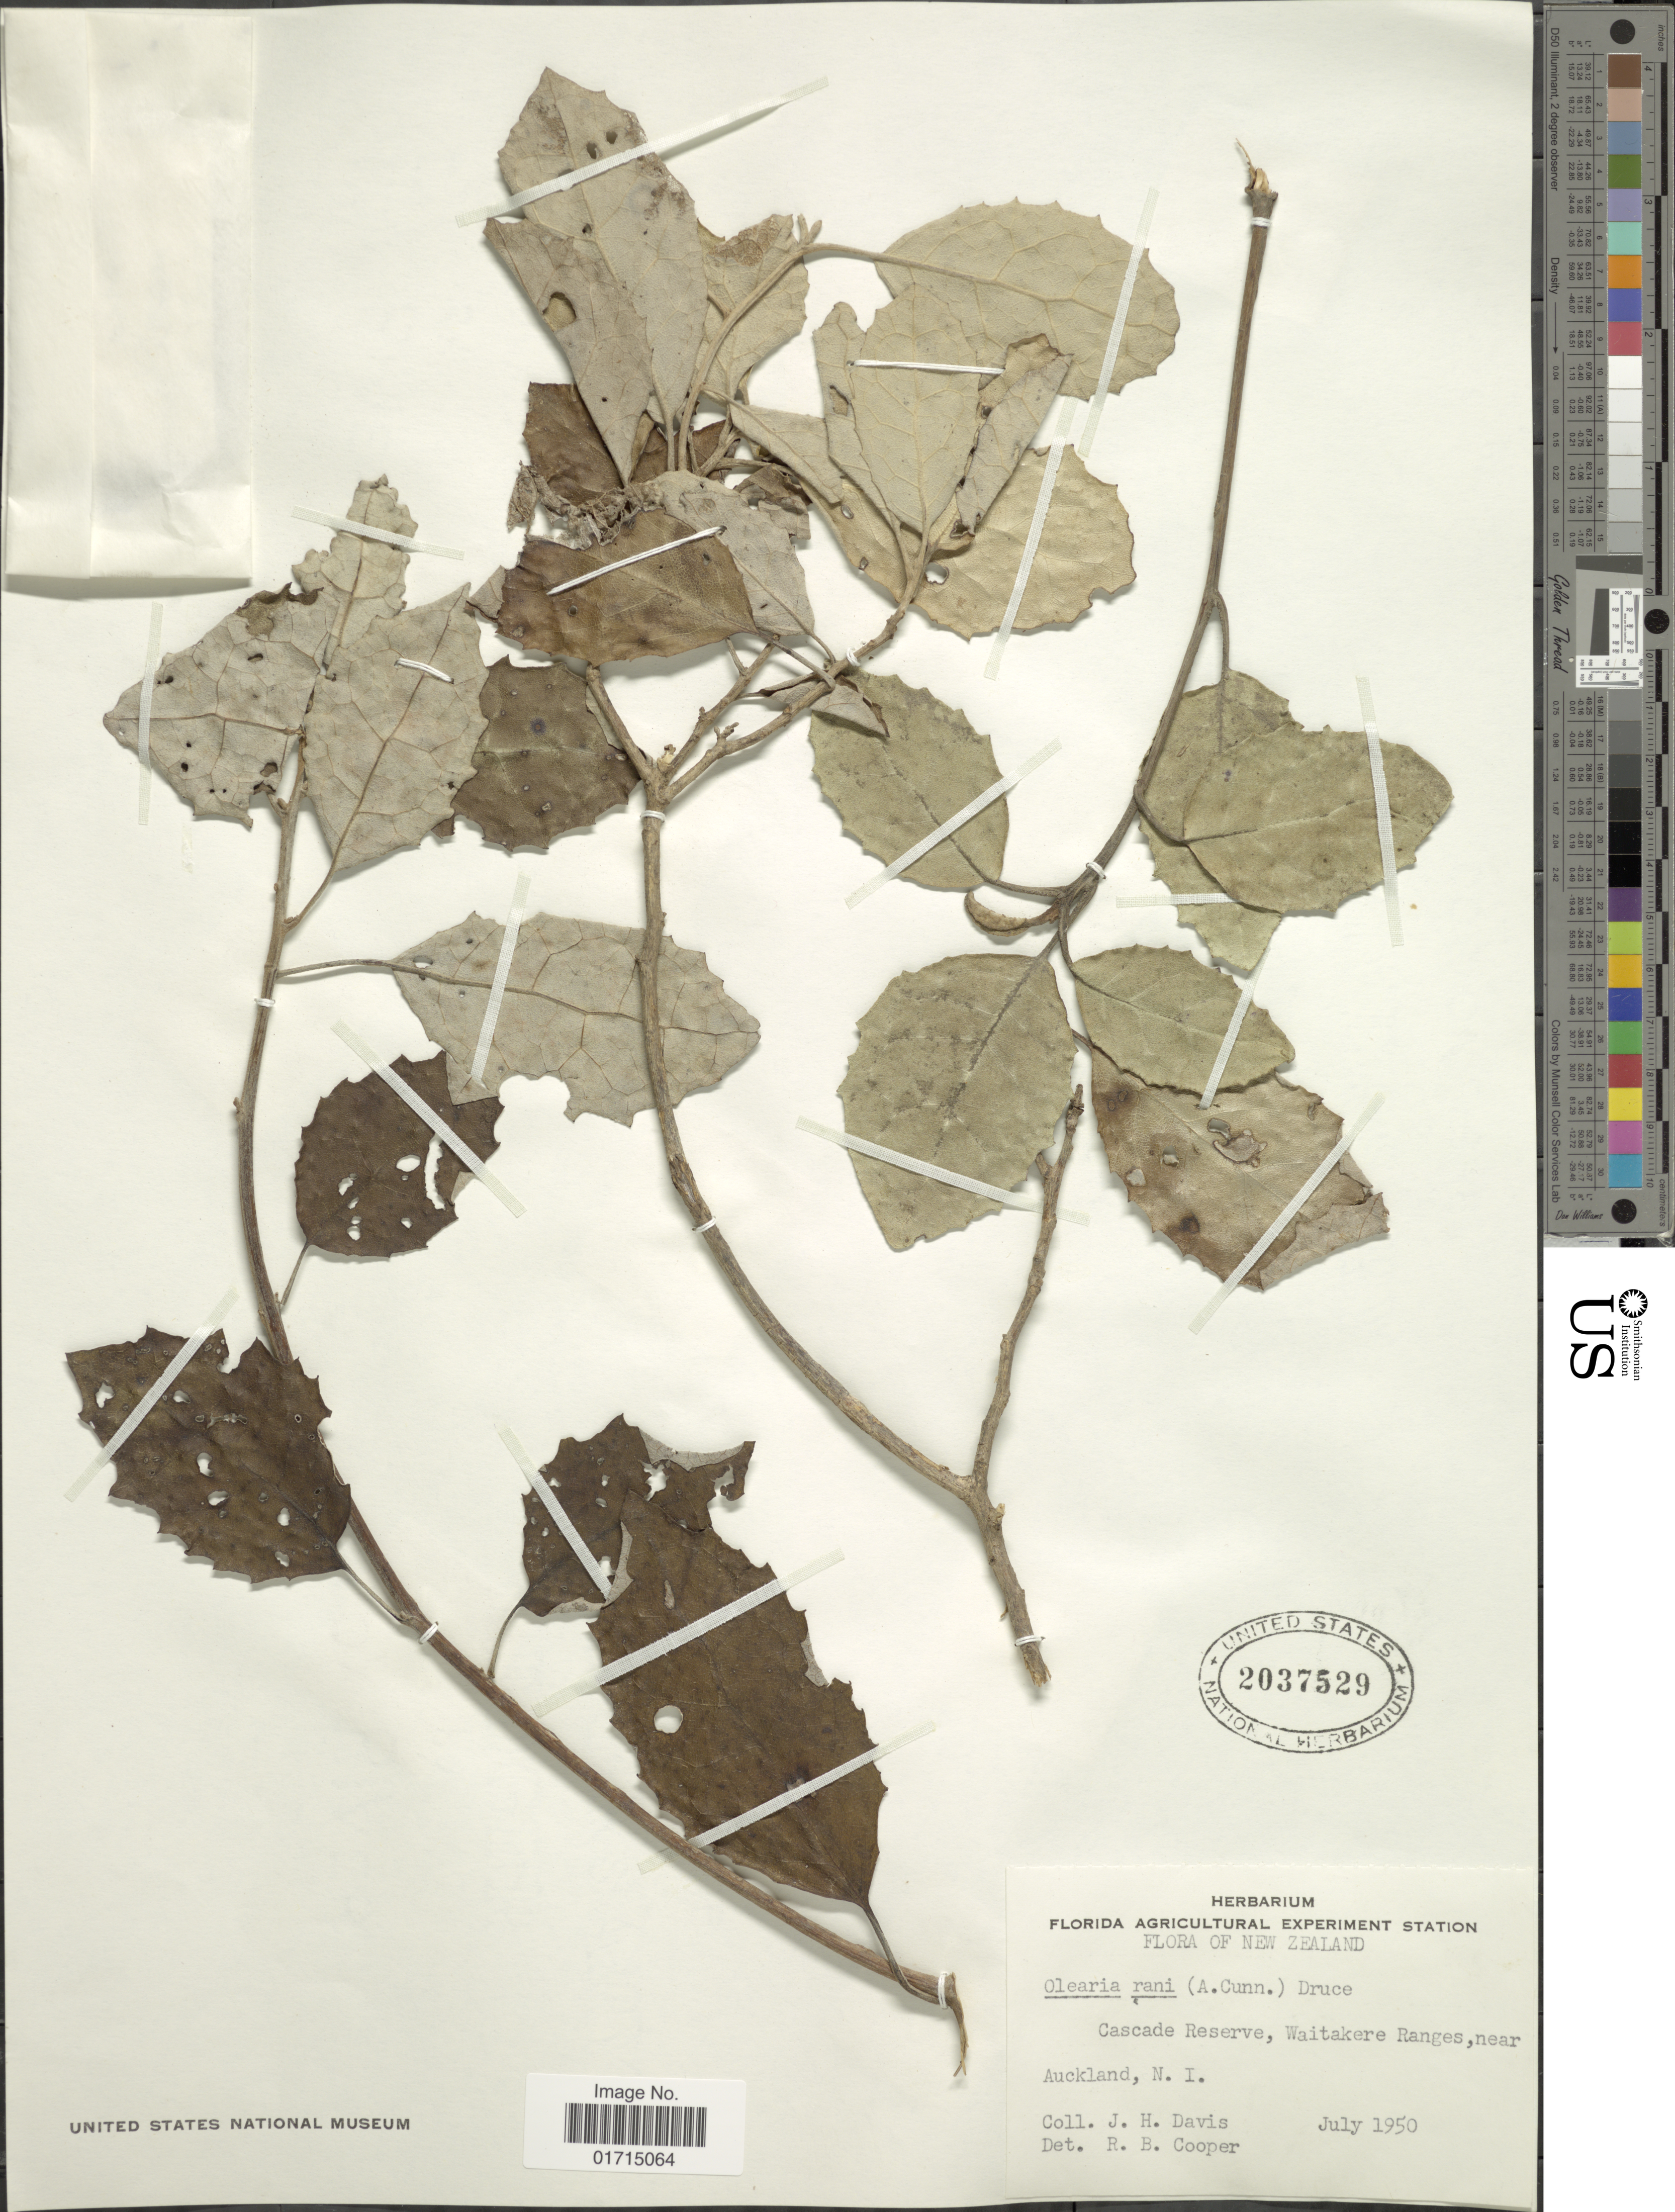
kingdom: Plantae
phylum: Tracheophyta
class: Magnoliopsida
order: Asterales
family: Asteraceae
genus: Olearia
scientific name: Olearia rani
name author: (A. Cunn.) Druce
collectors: J. Davis & R. Cooper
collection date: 1950-07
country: New Zealand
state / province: Auckland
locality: New Zealand. Auckland, N. I.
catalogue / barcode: US 2037529